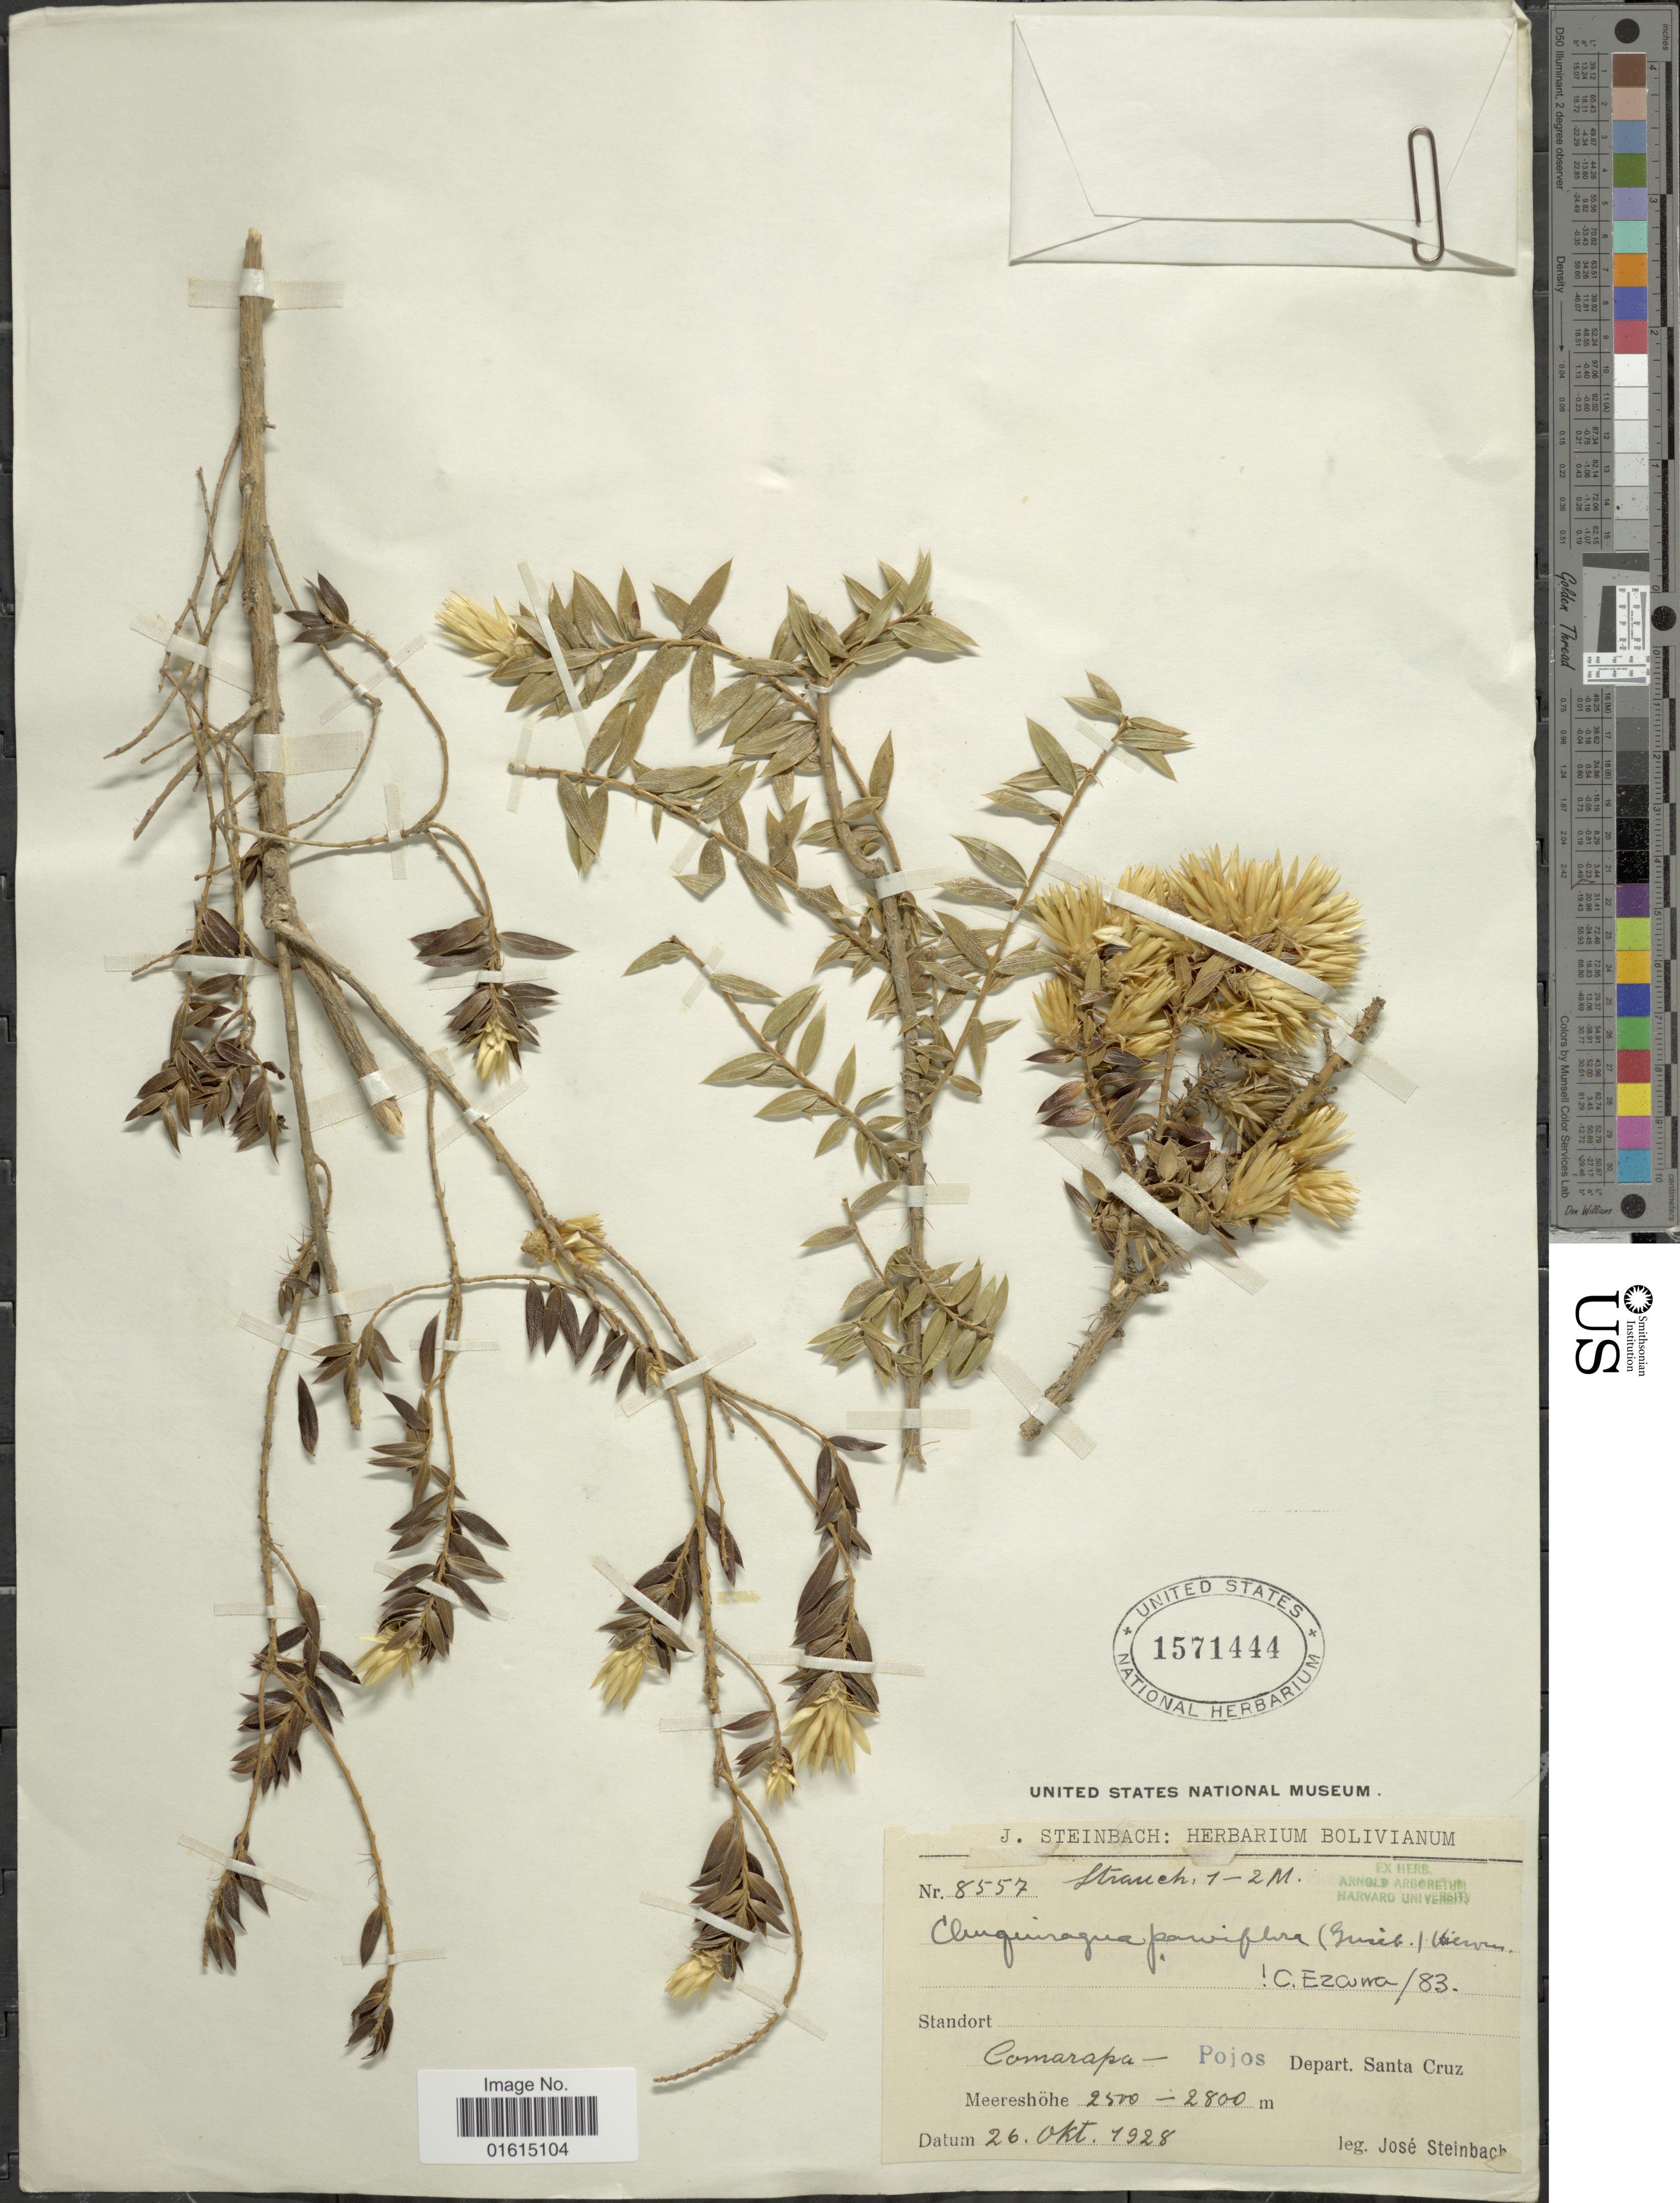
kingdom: Plantae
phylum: Tracheophyta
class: Magnoliopsida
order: Asterales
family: Asteraceae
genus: Chuquiraga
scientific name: Chuquiraga parviflora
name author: (Griseb.) Hieron.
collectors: J. Steinbach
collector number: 8557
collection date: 1928-10-26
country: Bolivia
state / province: Santa Cruz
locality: Comarapa, Pojos, Depart. Santa Cruz, Meereshohe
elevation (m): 2500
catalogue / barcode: US 1571444